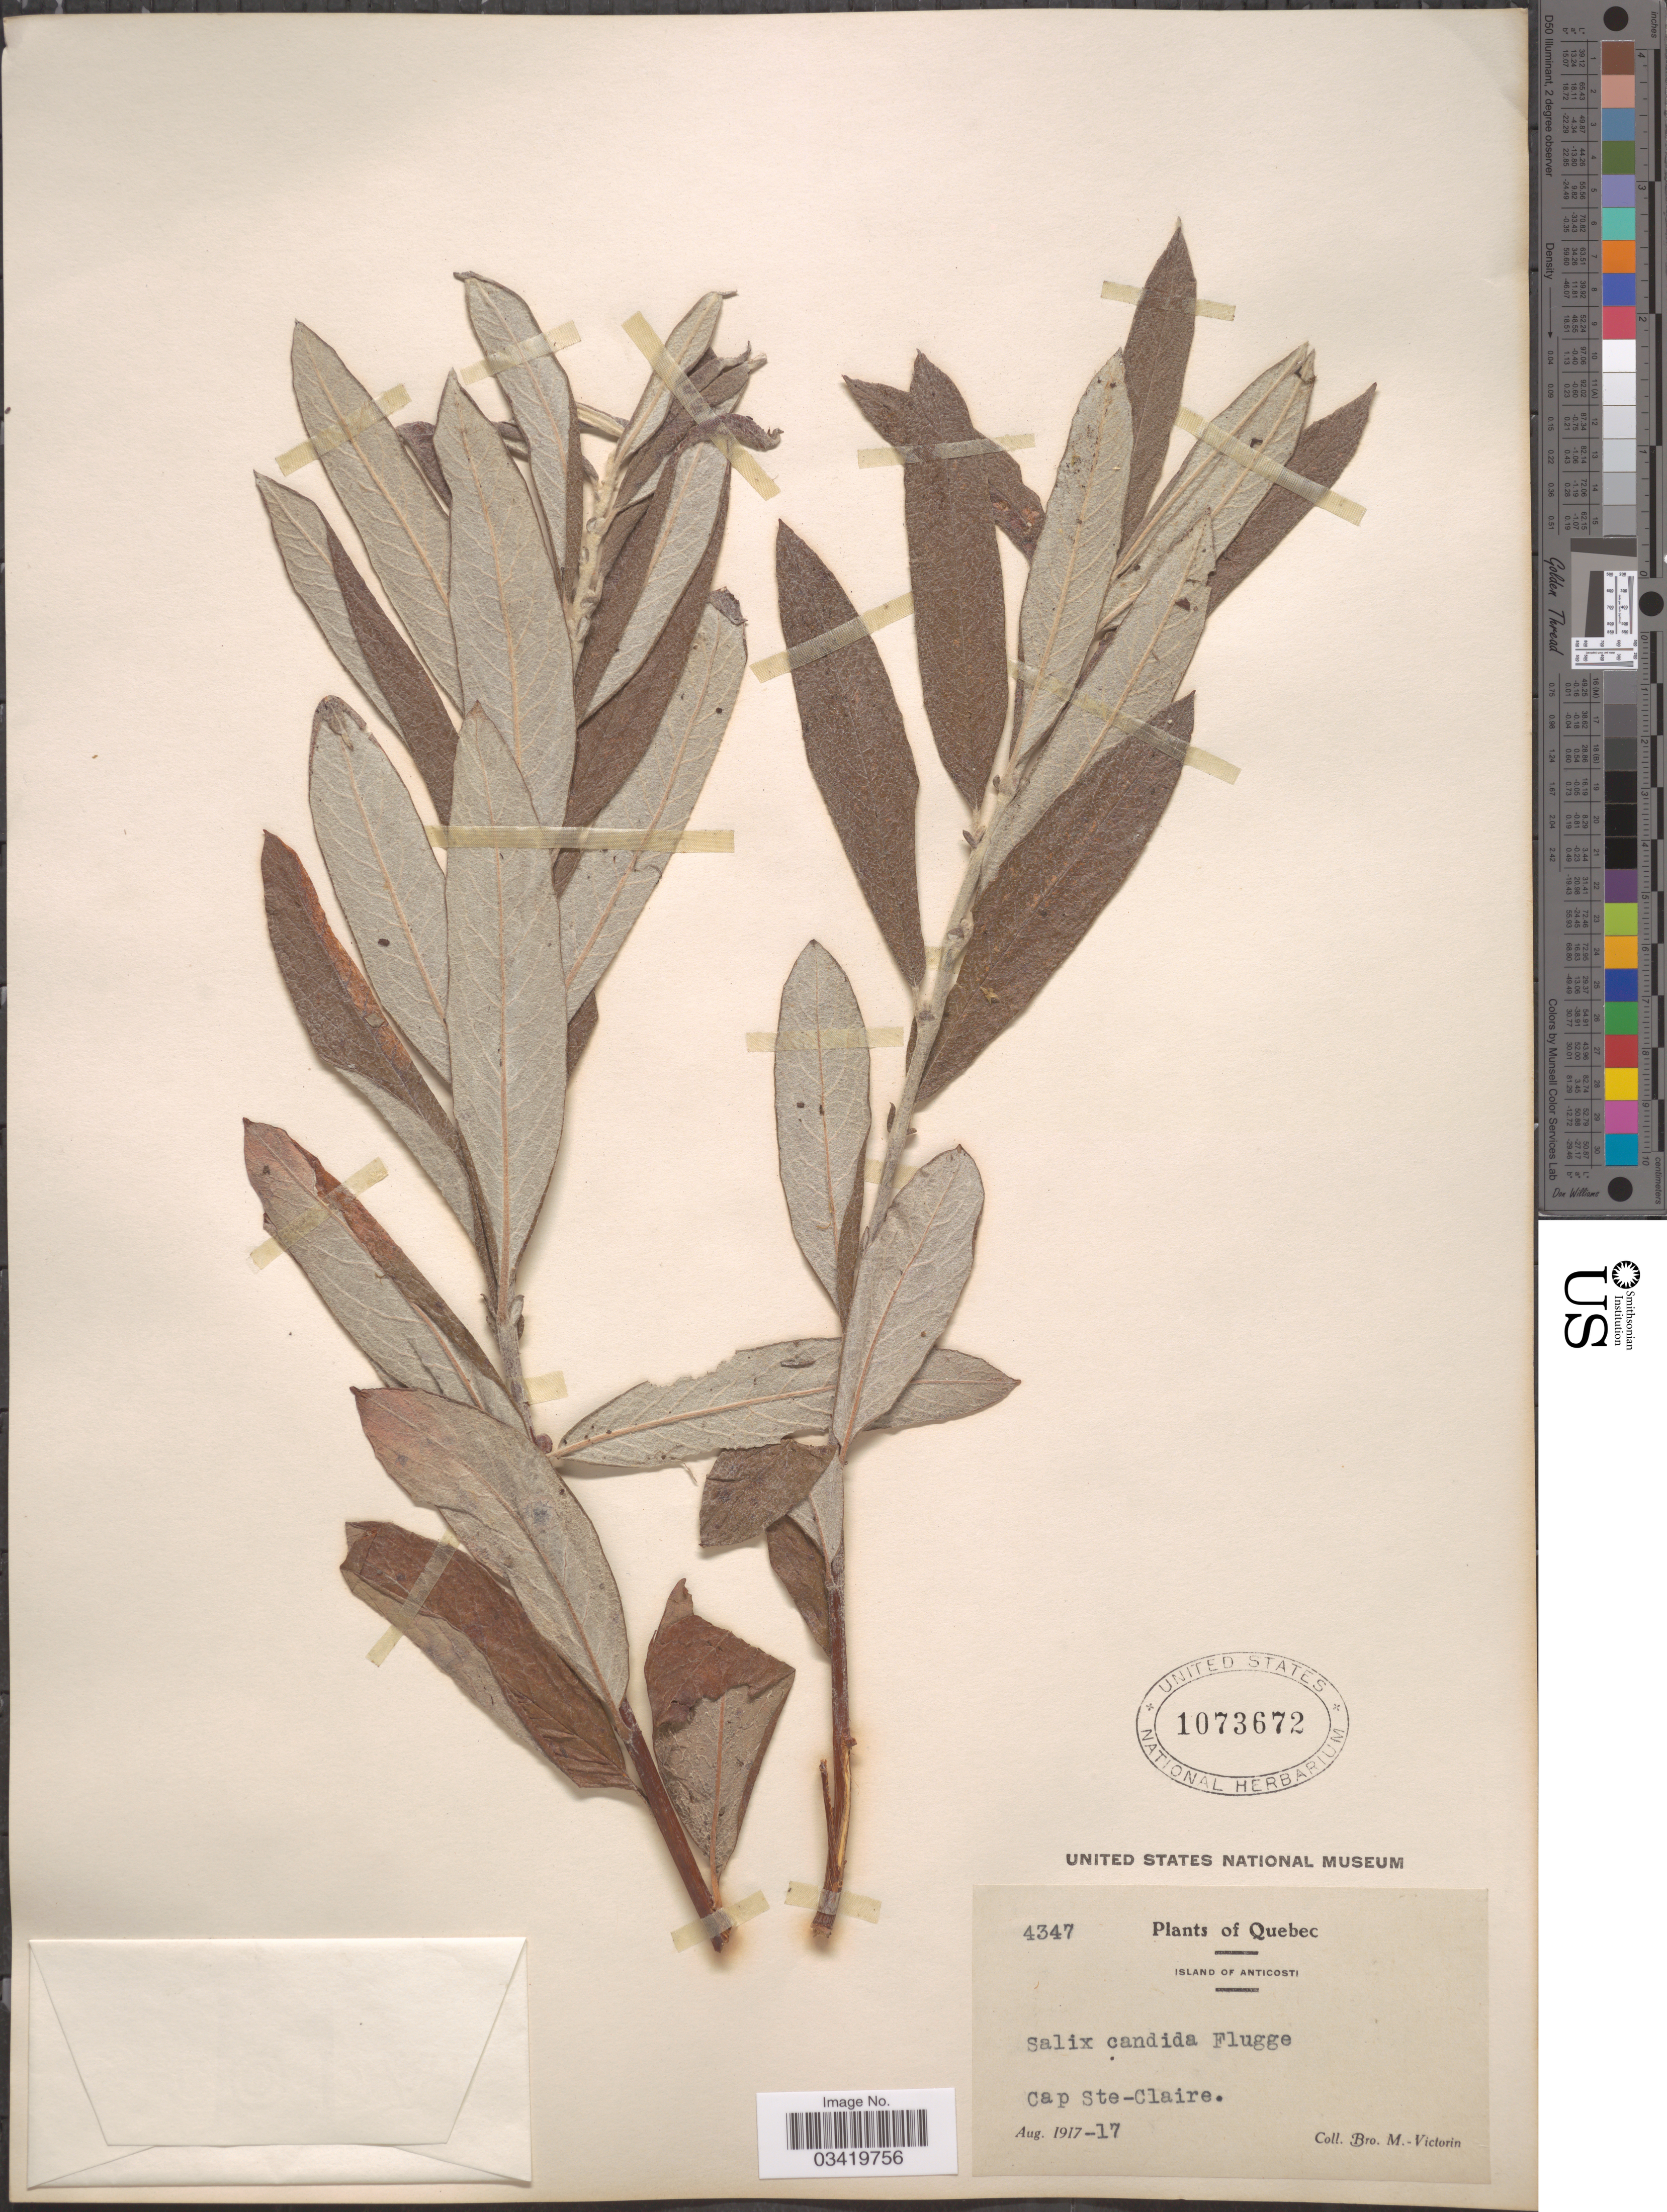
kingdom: Plantae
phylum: Tracheophyta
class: Magnoliopsida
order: Malpighiales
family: Salicaceae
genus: Salix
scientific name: Salix candida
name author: Flüggé ex Willd.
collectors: Fr. Marie-Victorin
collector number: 4347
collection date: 1917-08-17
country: Canada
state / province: Quebec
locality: Island of Anticosti. Cap Ste-Claire.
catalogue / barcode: US 1073672